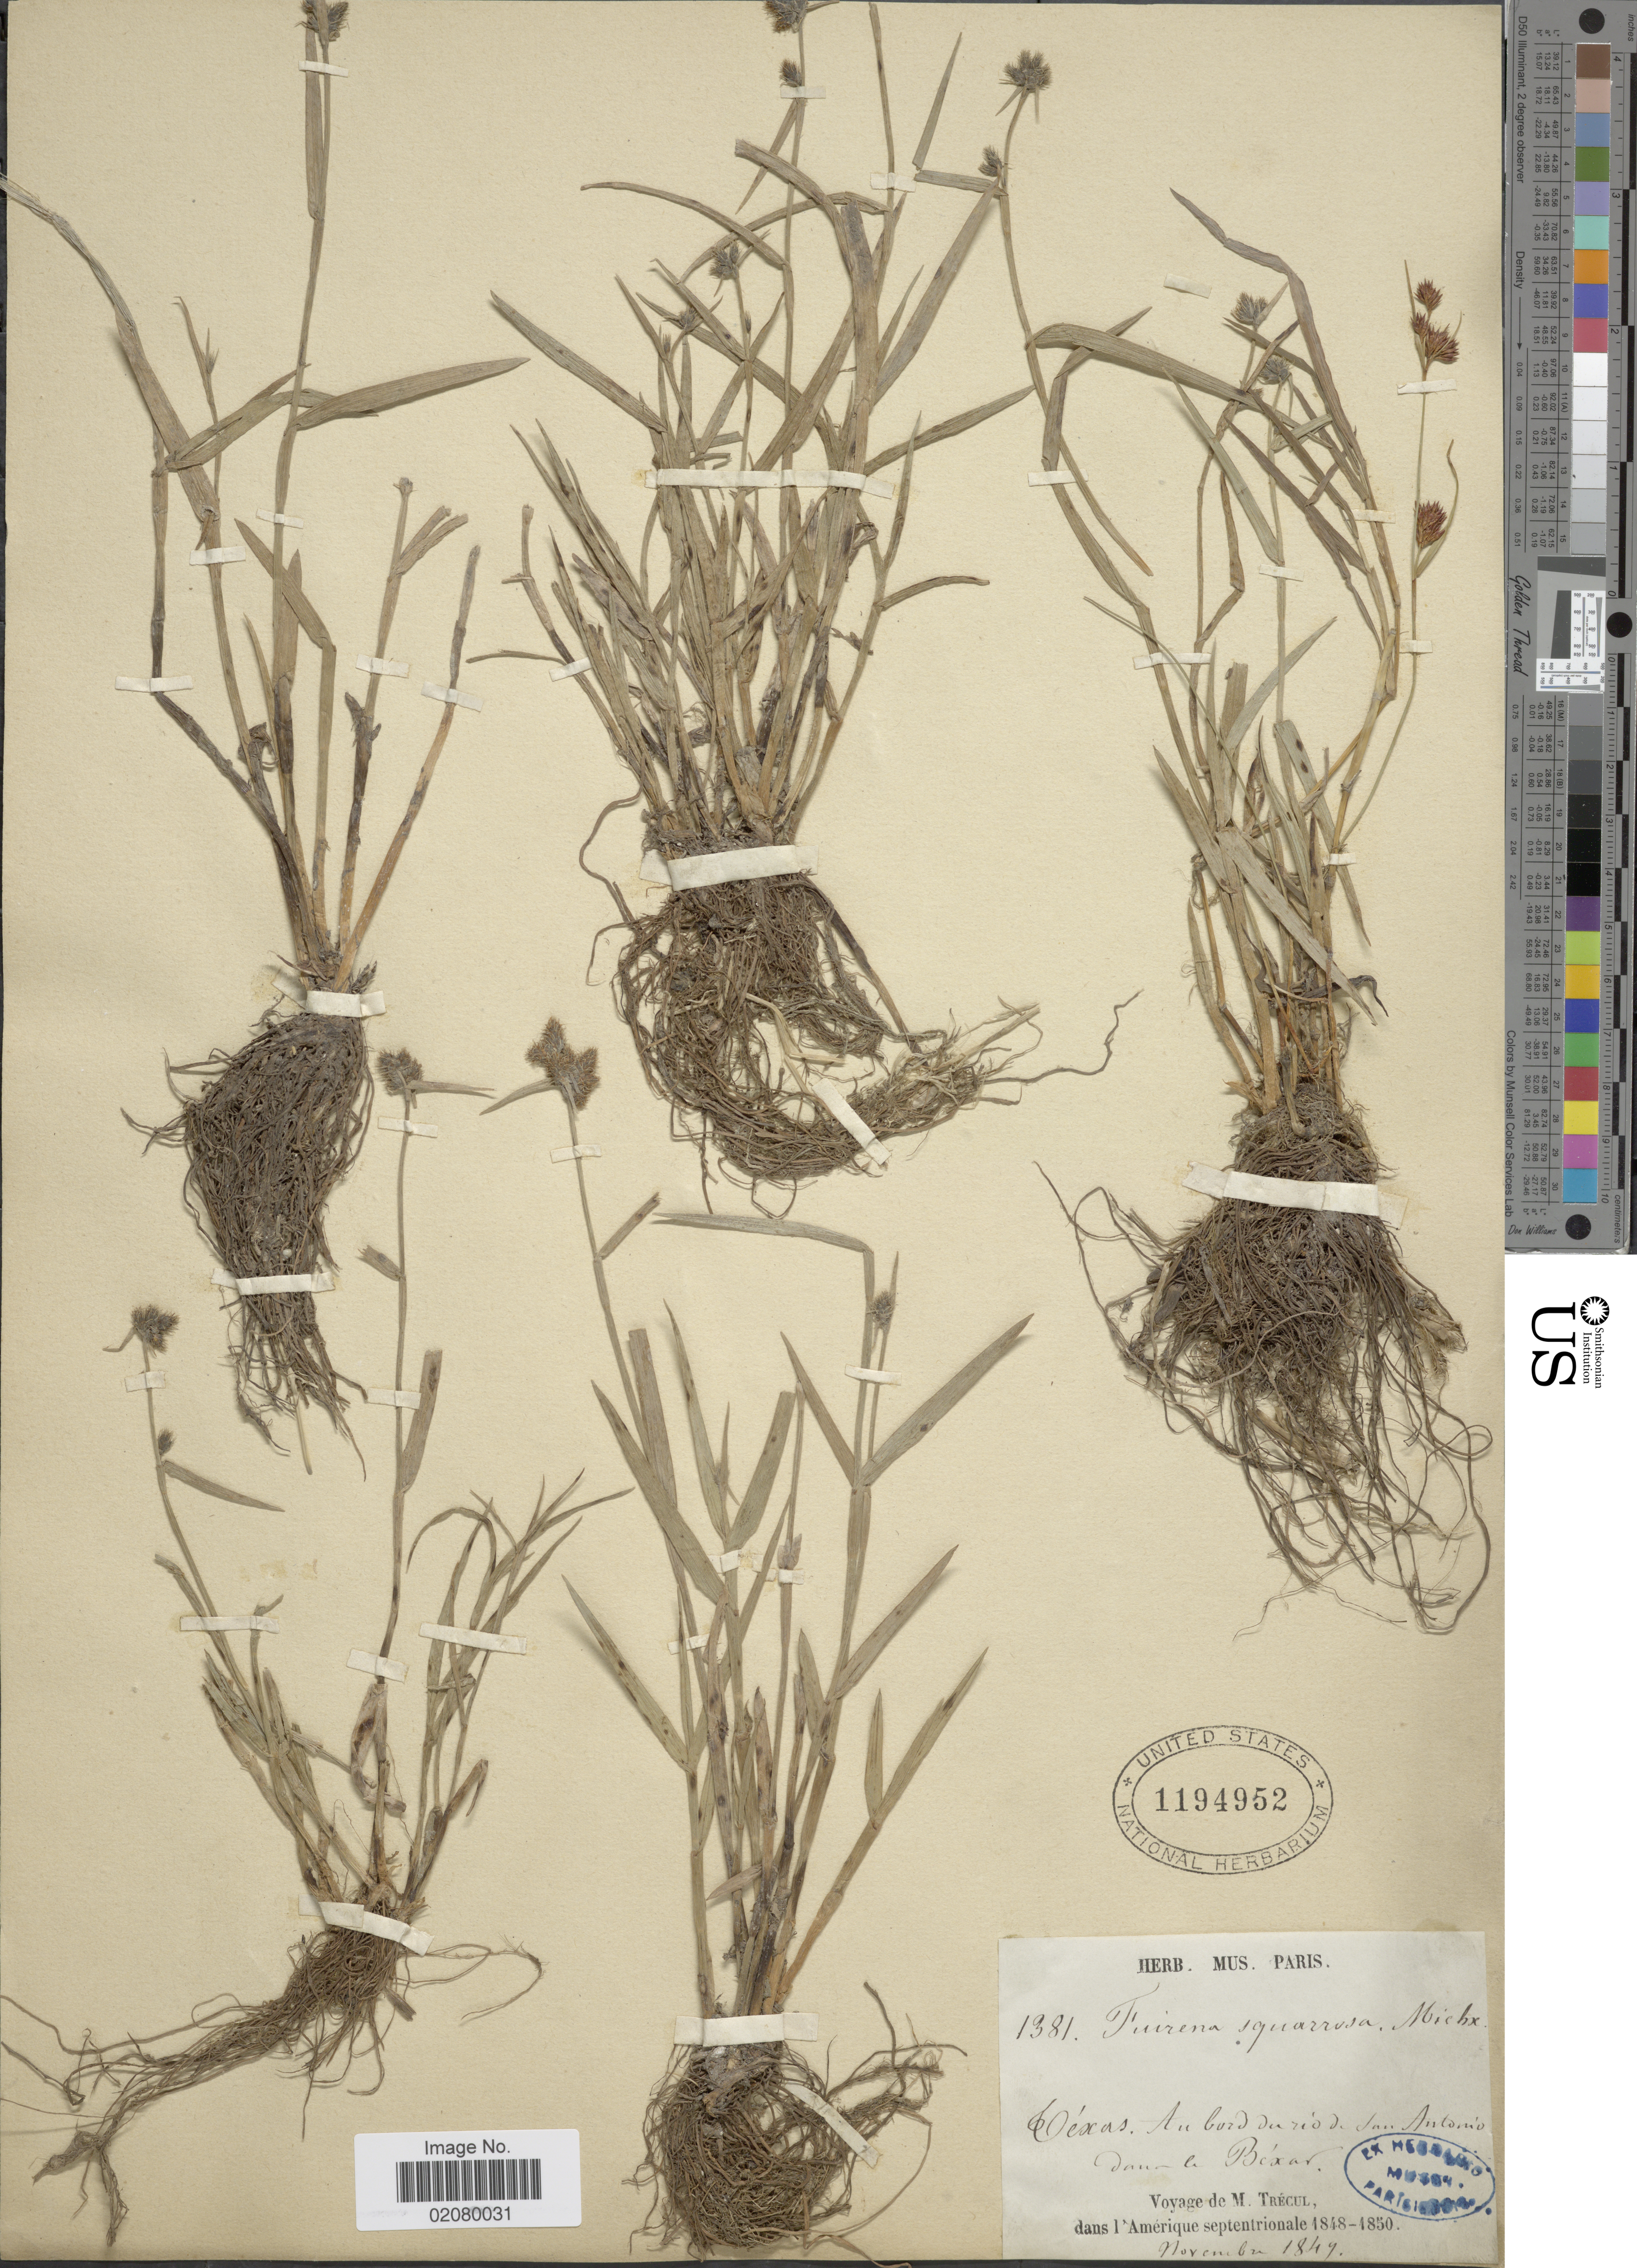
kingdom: Plantae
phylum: Tracheophyta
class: Liliopsida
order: Poales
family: Cyperaceae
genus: Fuirena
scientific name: Fuirena squarrosa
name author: Michx.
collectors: A. Trécul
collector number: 1381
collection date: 1848-11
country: United States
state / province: Texas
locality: Au bord du rio de San Antonio, dans la Bexar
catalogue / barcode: US 1194952